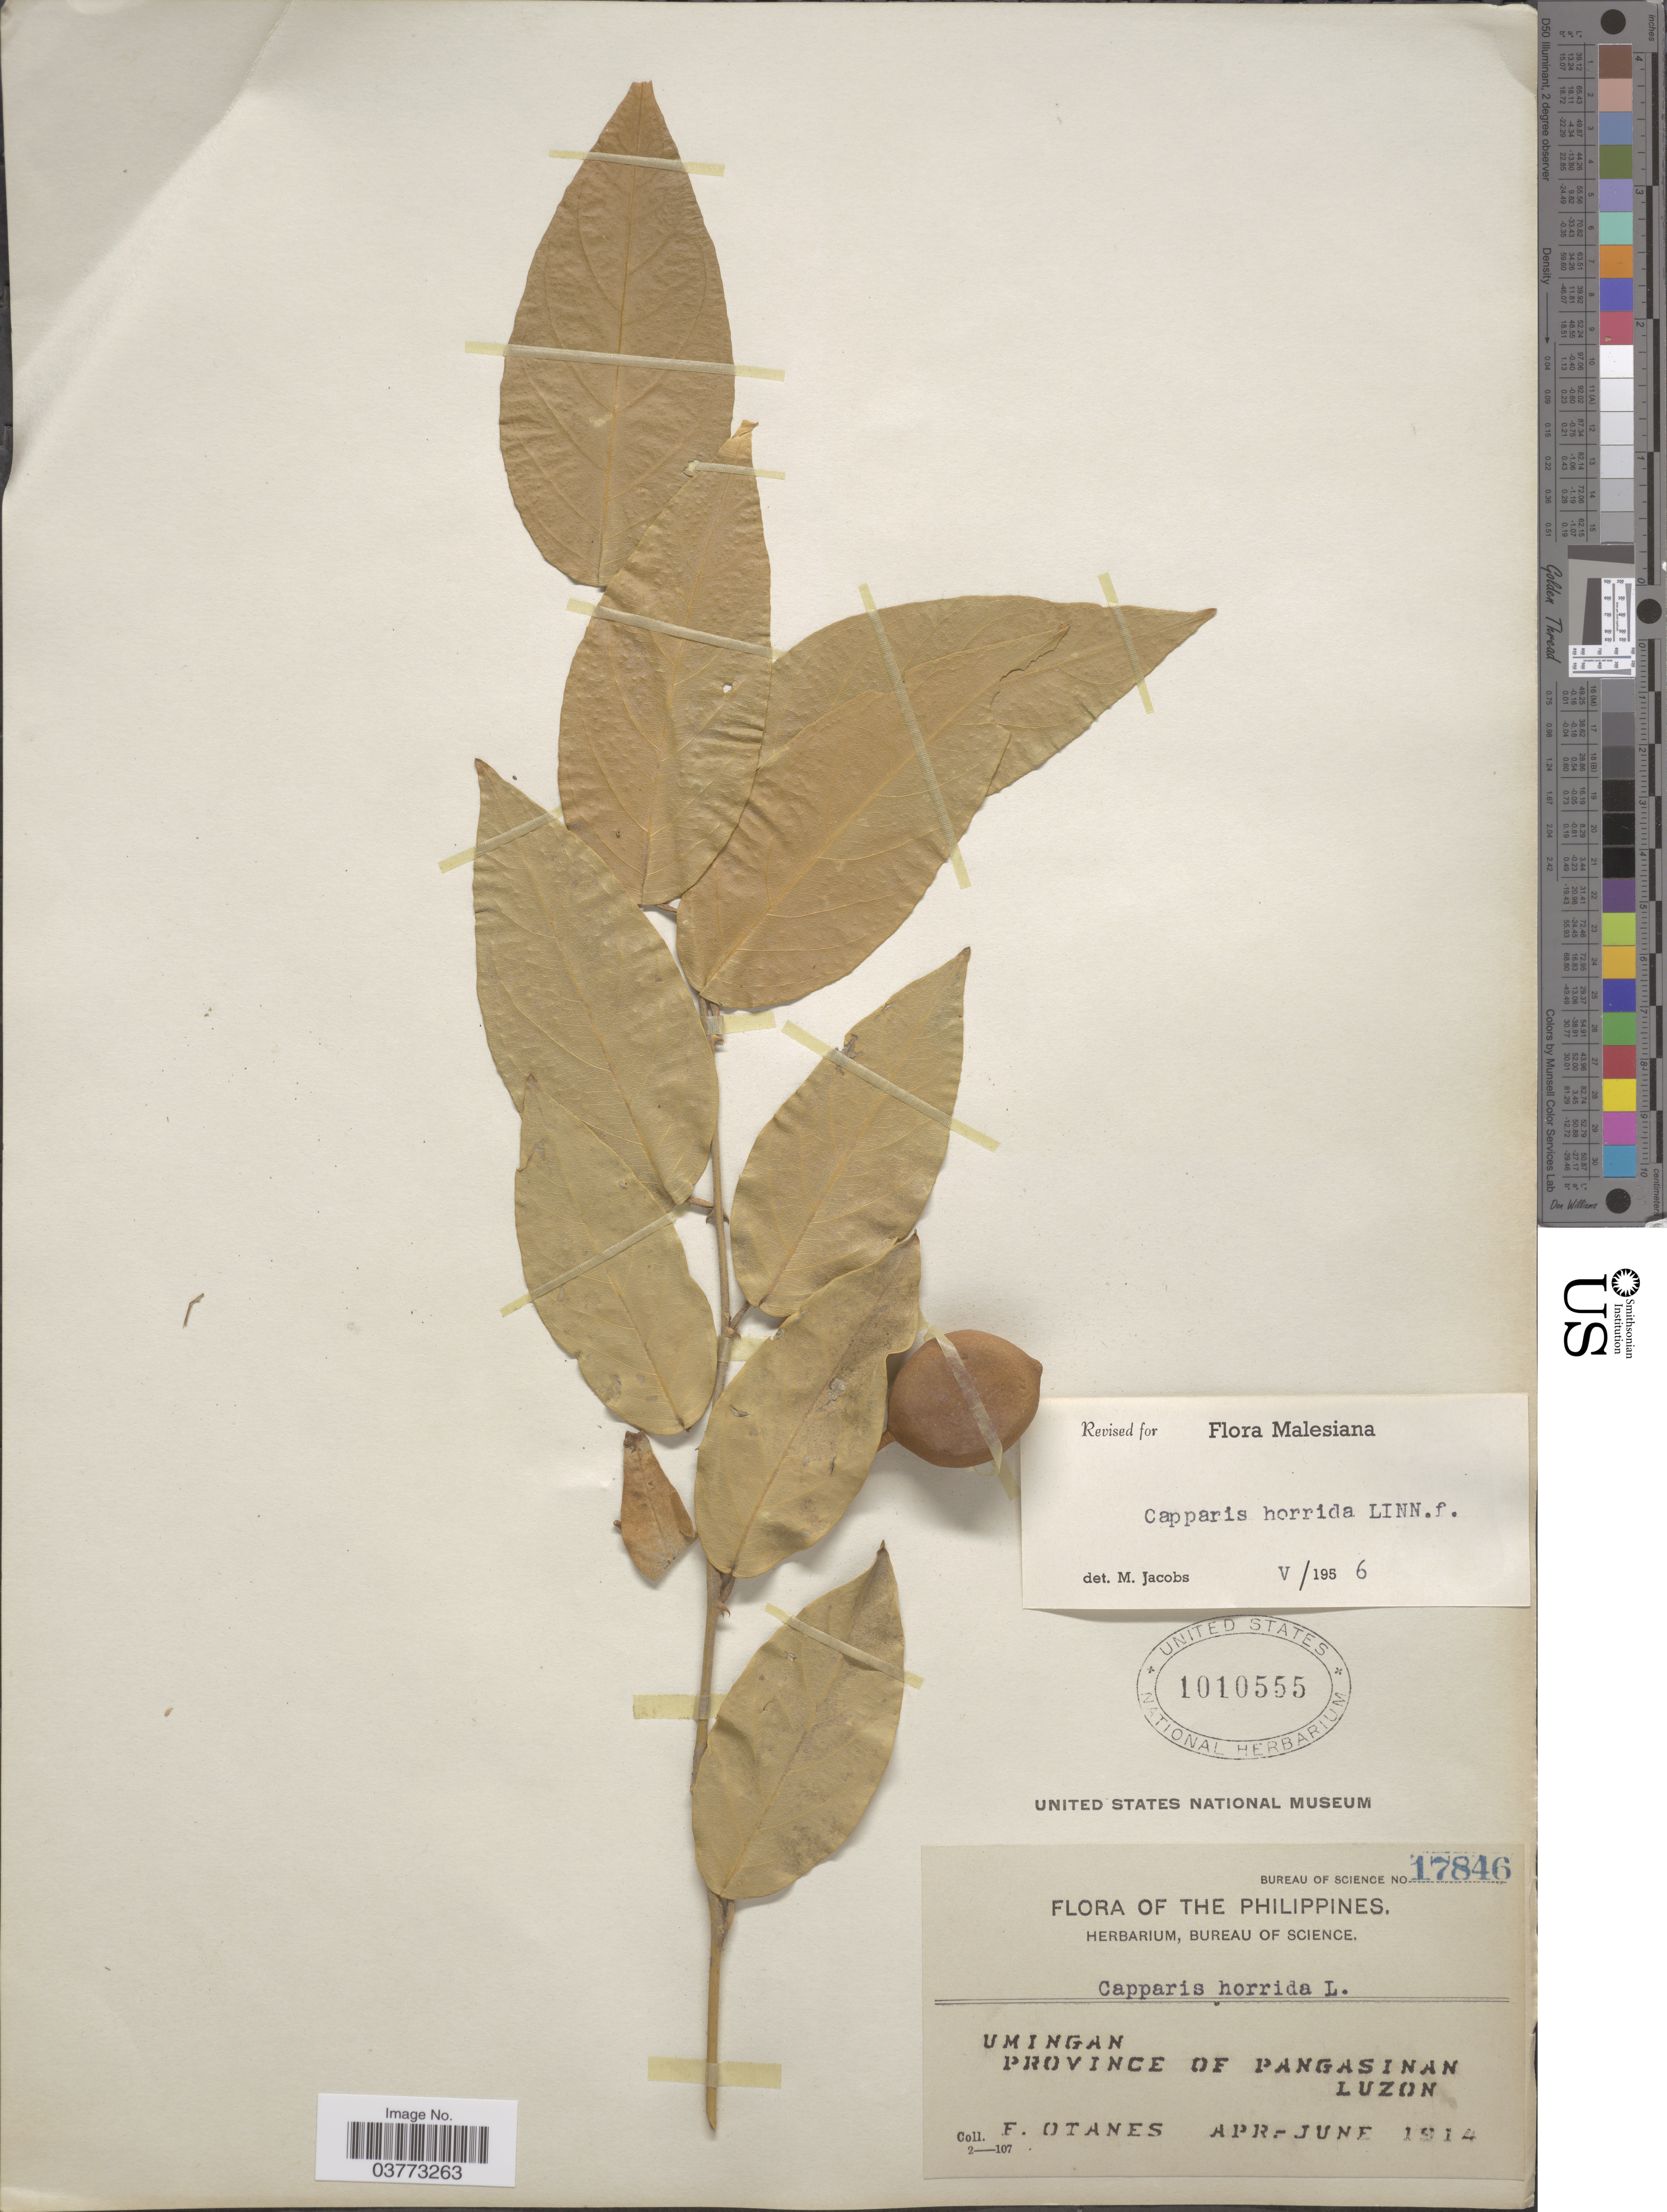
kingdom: Plantae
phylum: Tracheophyta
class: Magnoliopsida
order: Brassicales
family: Capparaceae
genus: Capparis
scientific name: Capparis horrida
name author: L. f.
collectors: F. Q. Otanes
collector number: Bureau of Science 17846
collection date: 1914-04/1914-06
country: Philippines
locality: The Philippines. Umingan. Province of Pangasinan. Luzon.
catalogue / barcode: US 1010555